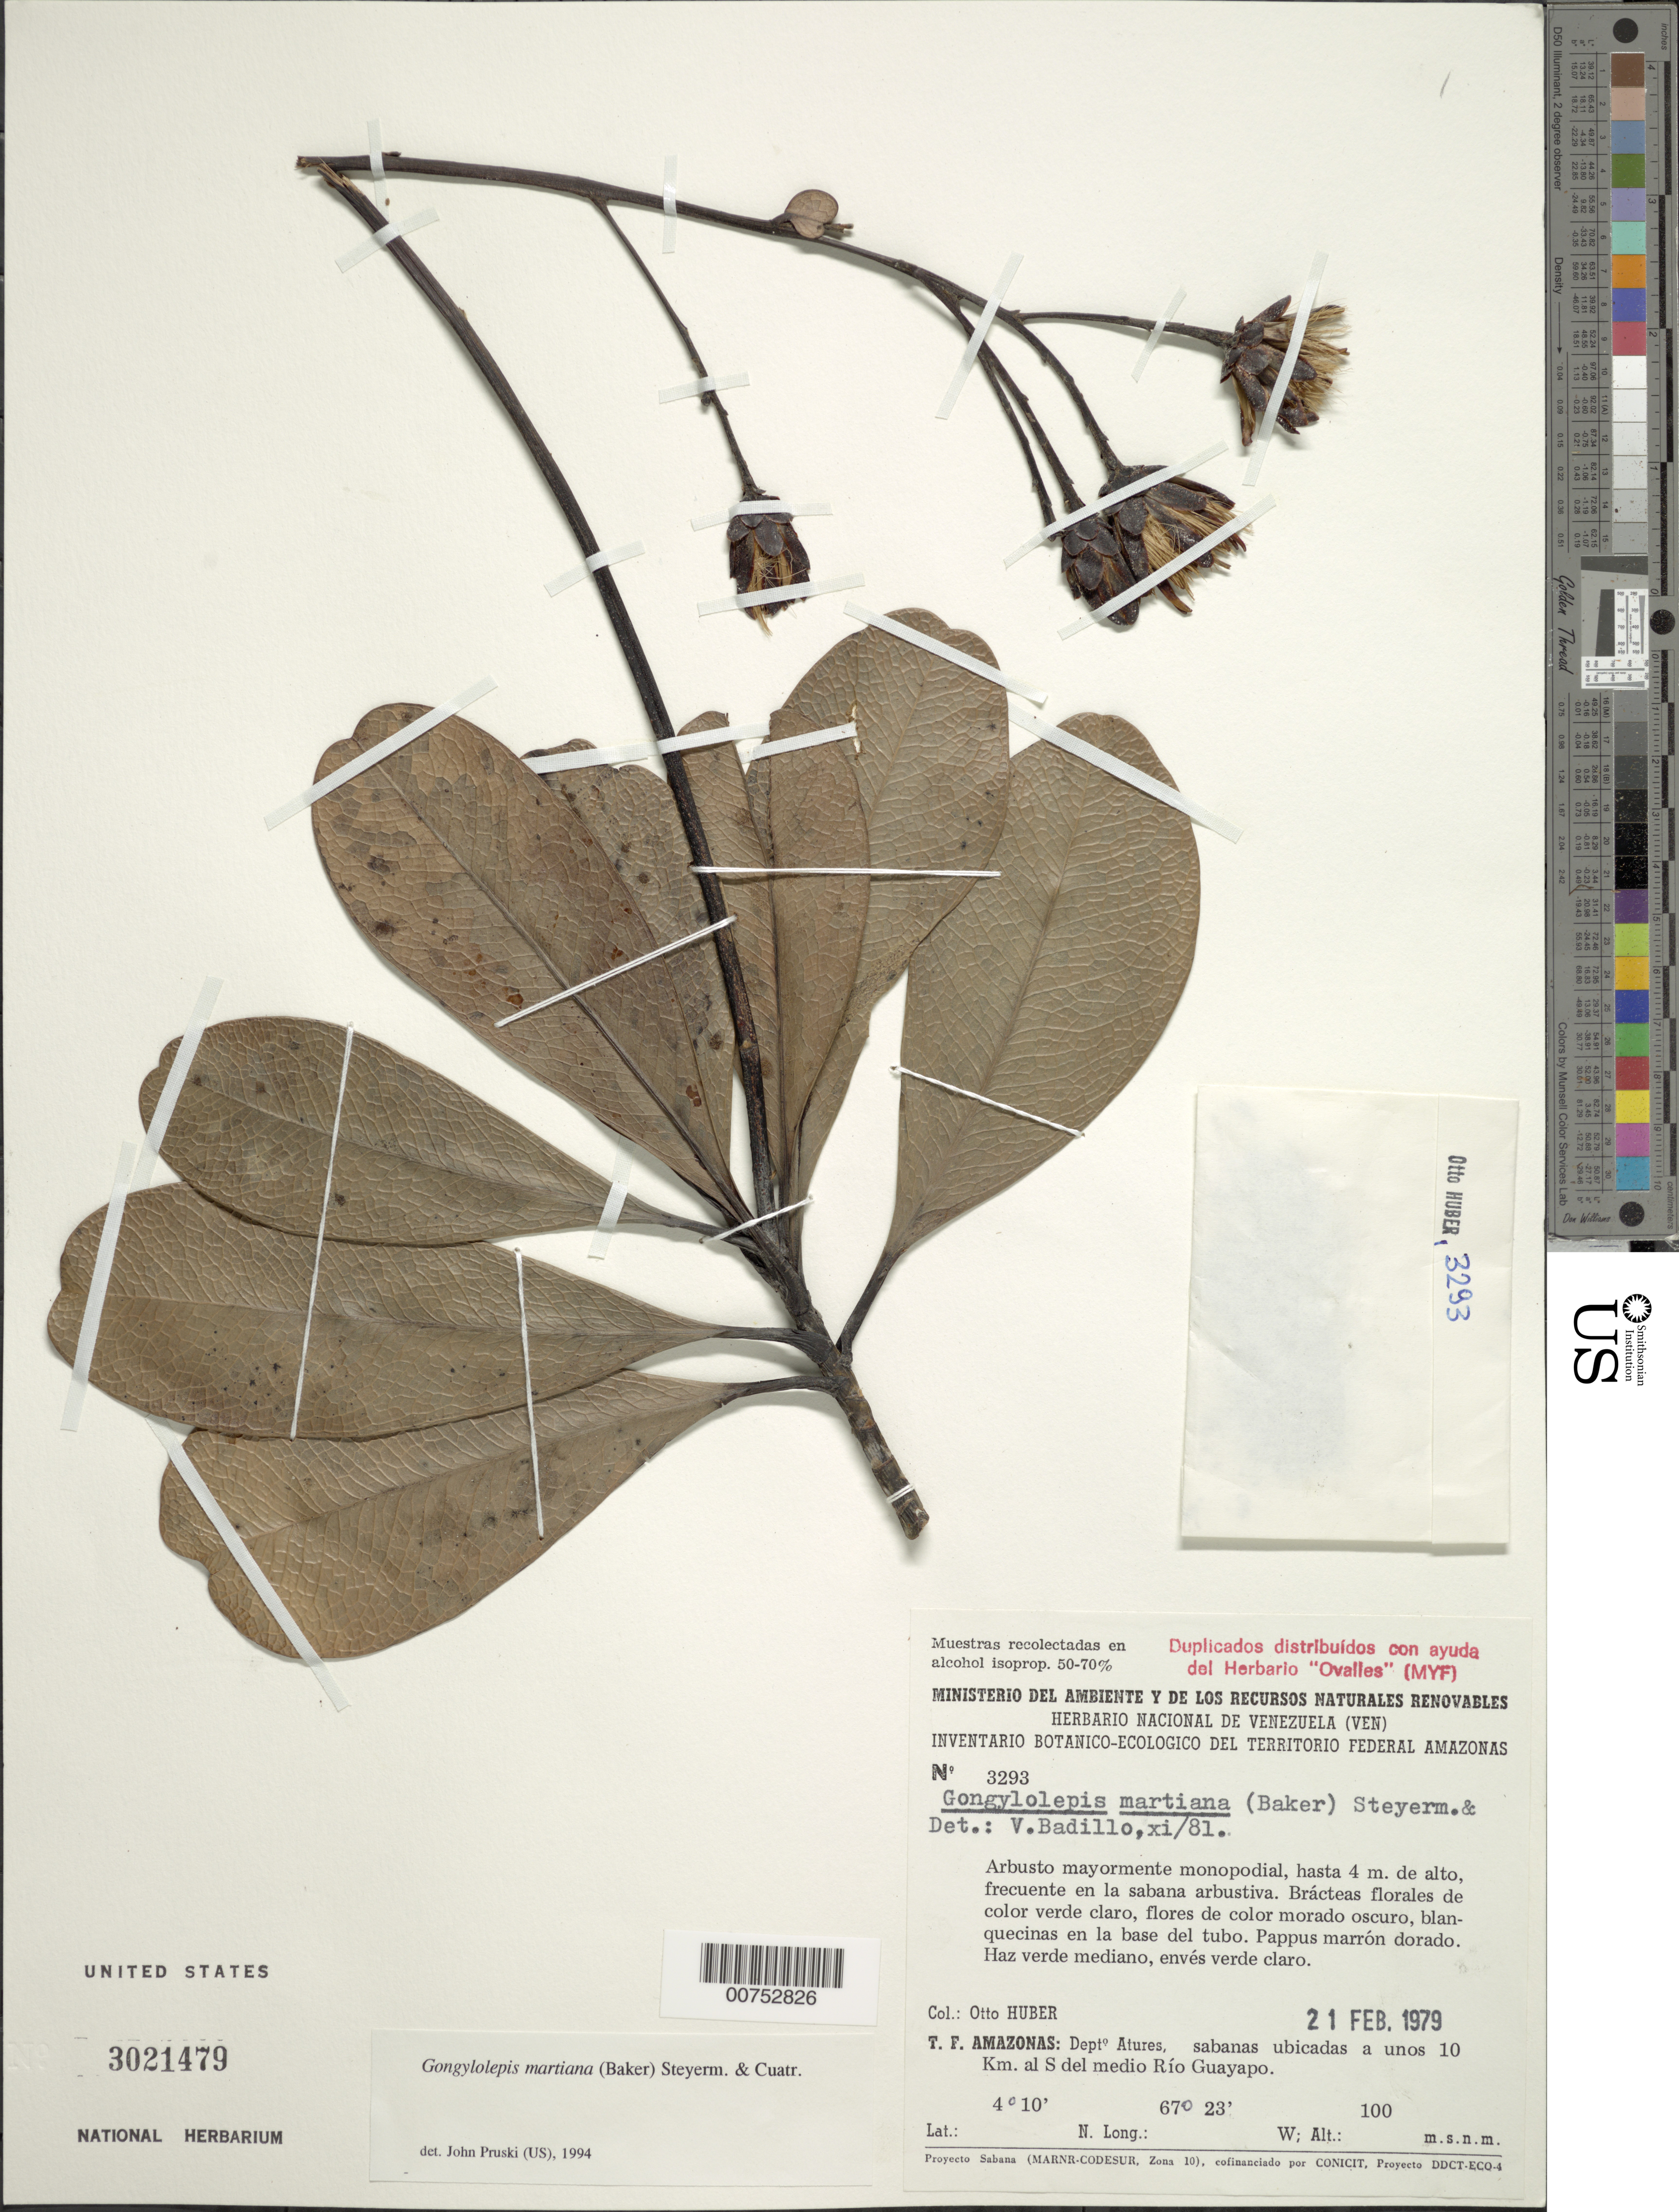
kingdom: Plantae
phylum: Tracheophyta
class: Magnoliopsida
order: Asterales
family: Asteraceae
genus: Gongylolepis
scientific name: Gongylolepis martiana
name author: (Baker) Steyerm. & Cuatrec.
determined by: Pruski, J. F.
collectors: O. Huber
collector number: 3293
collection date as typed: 21-Feb-79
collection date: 1979-02-21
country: Venezuela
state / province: Amazonas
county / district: Atures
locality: Río Guayapo medio, a unos 10 km al S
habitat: Savana arbustiva.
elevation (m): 100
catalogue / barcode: US 3021479